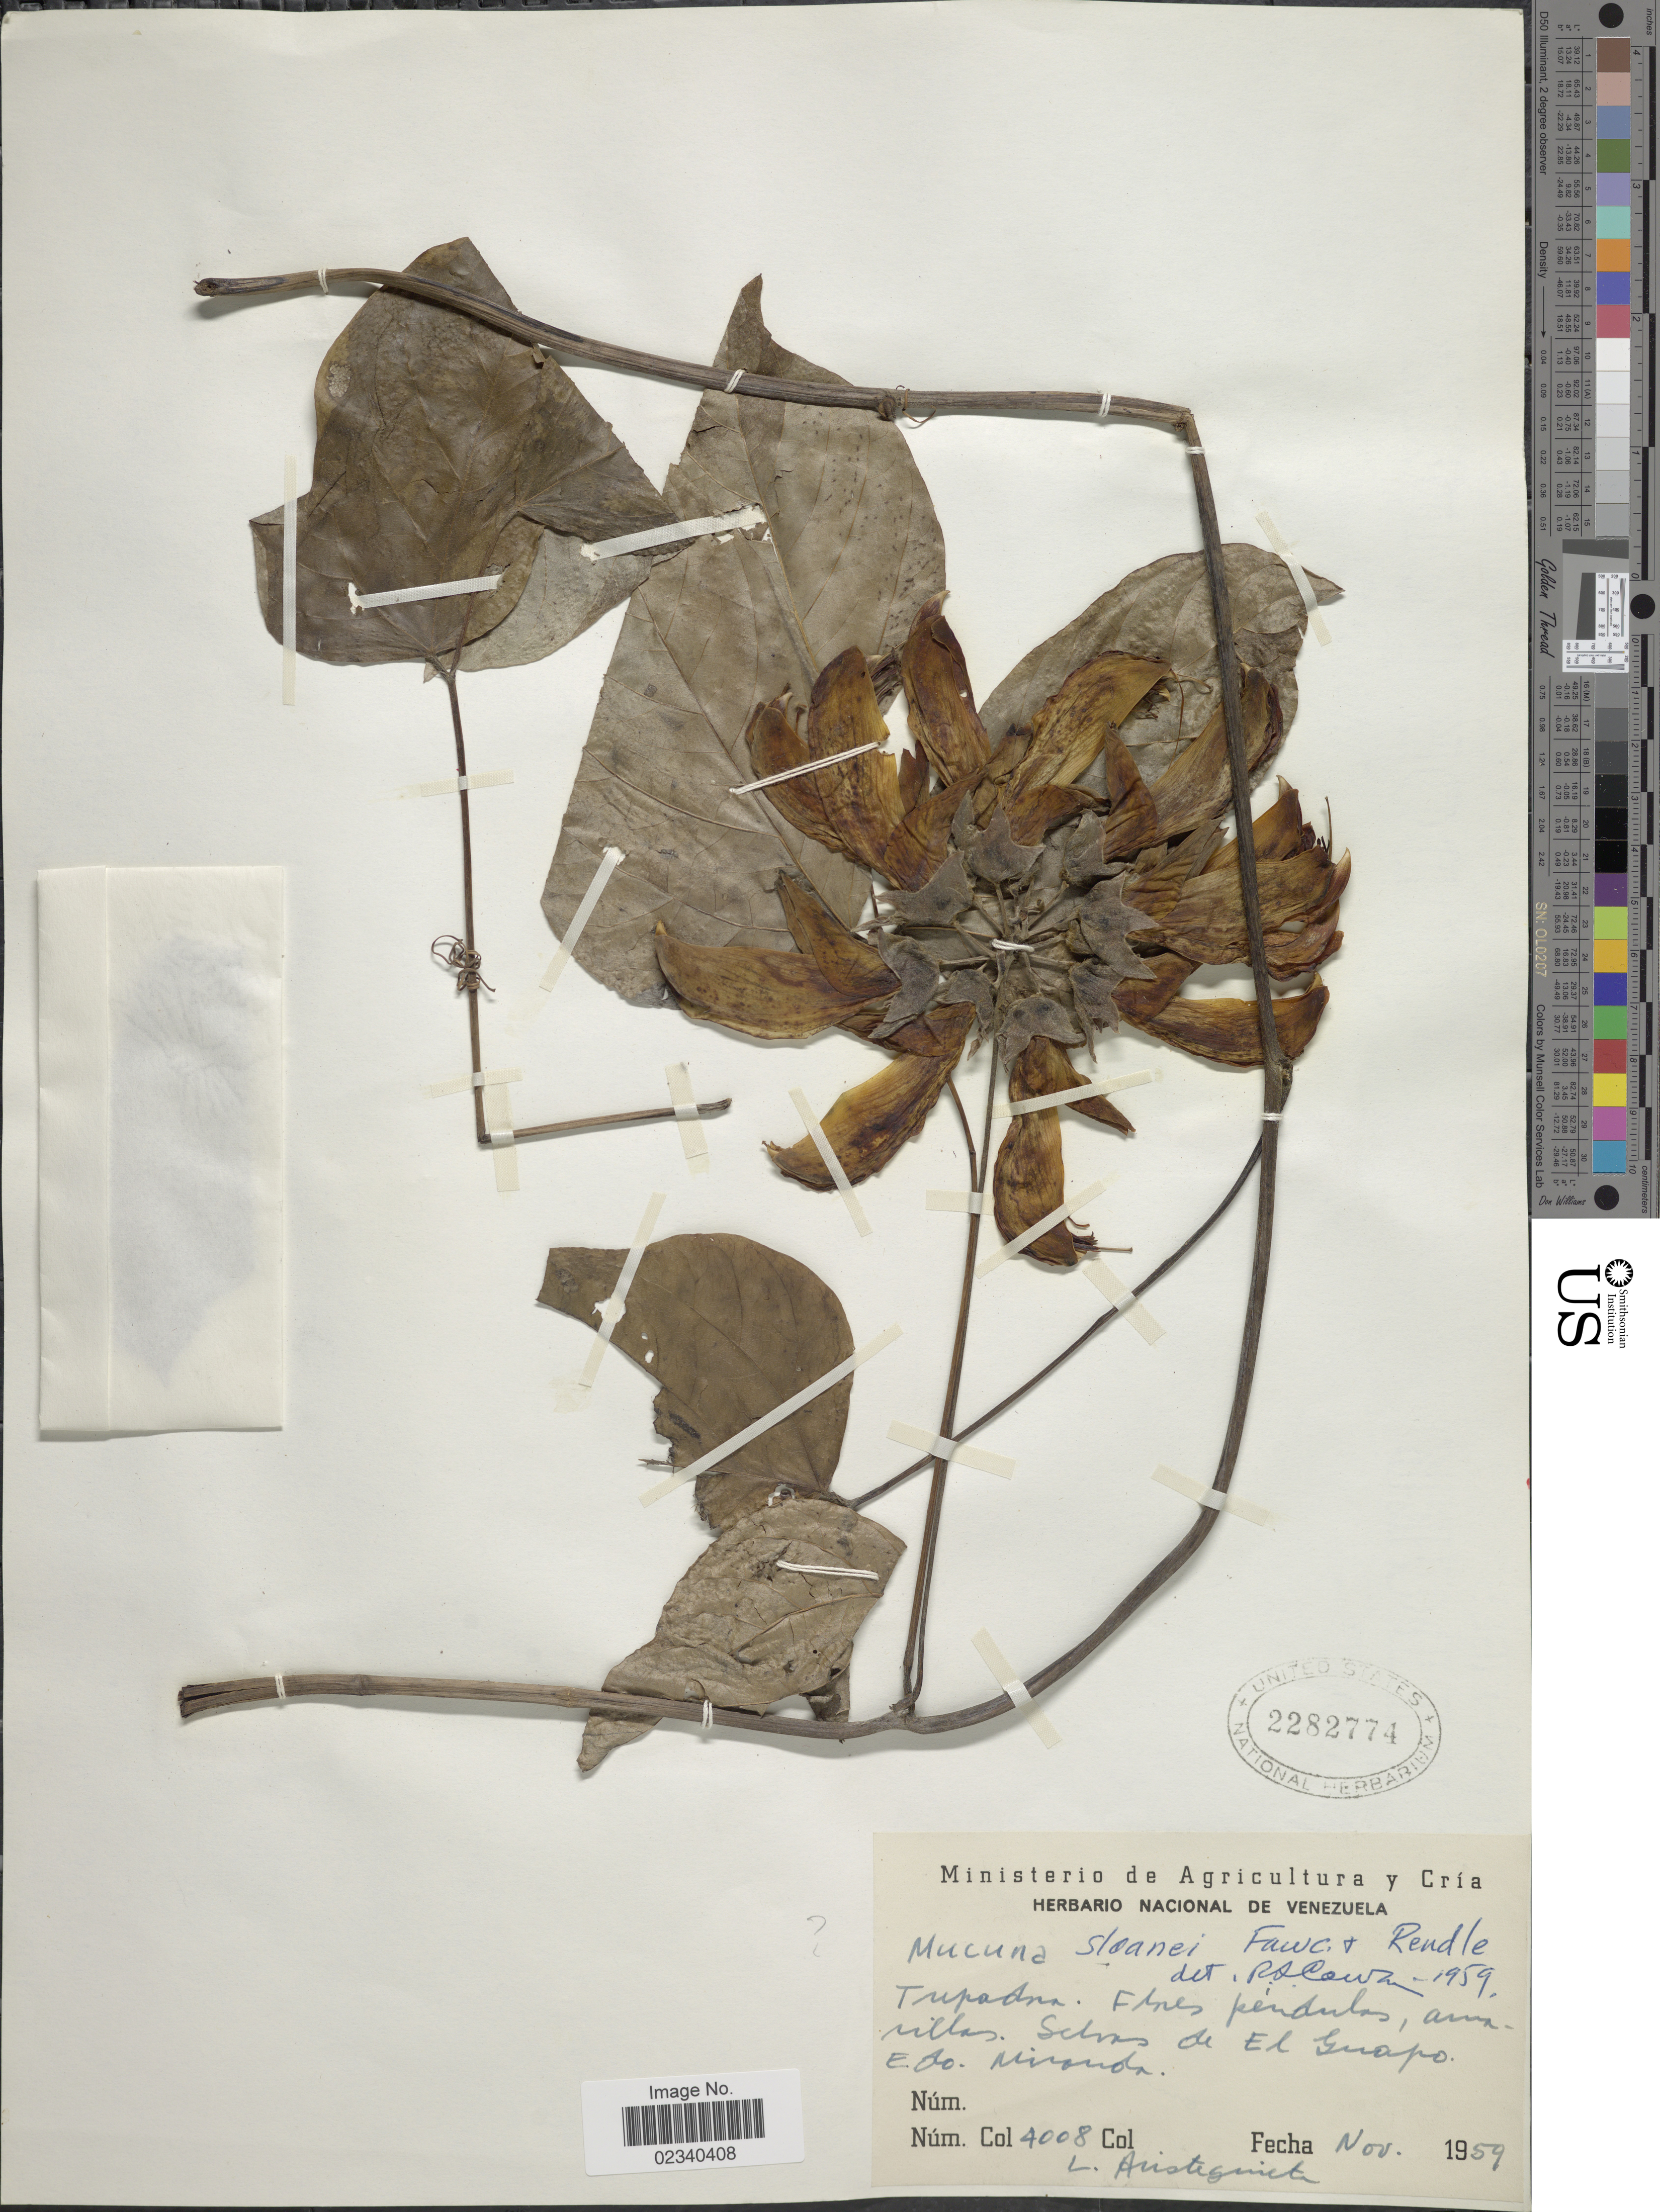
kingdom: Plantae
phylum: Tracheophyta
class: Magnoliopsida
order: Fabales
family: Fabaceae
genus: Mucuna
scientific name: Mucuna sloanei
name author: Fawc. & Rendle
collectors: L. Aristeguieta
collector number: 4008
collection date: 1959-11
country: Venezuela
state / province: Miranda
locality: Selvas de El Guapo. Edo. Miranda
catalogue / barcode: US 2282774